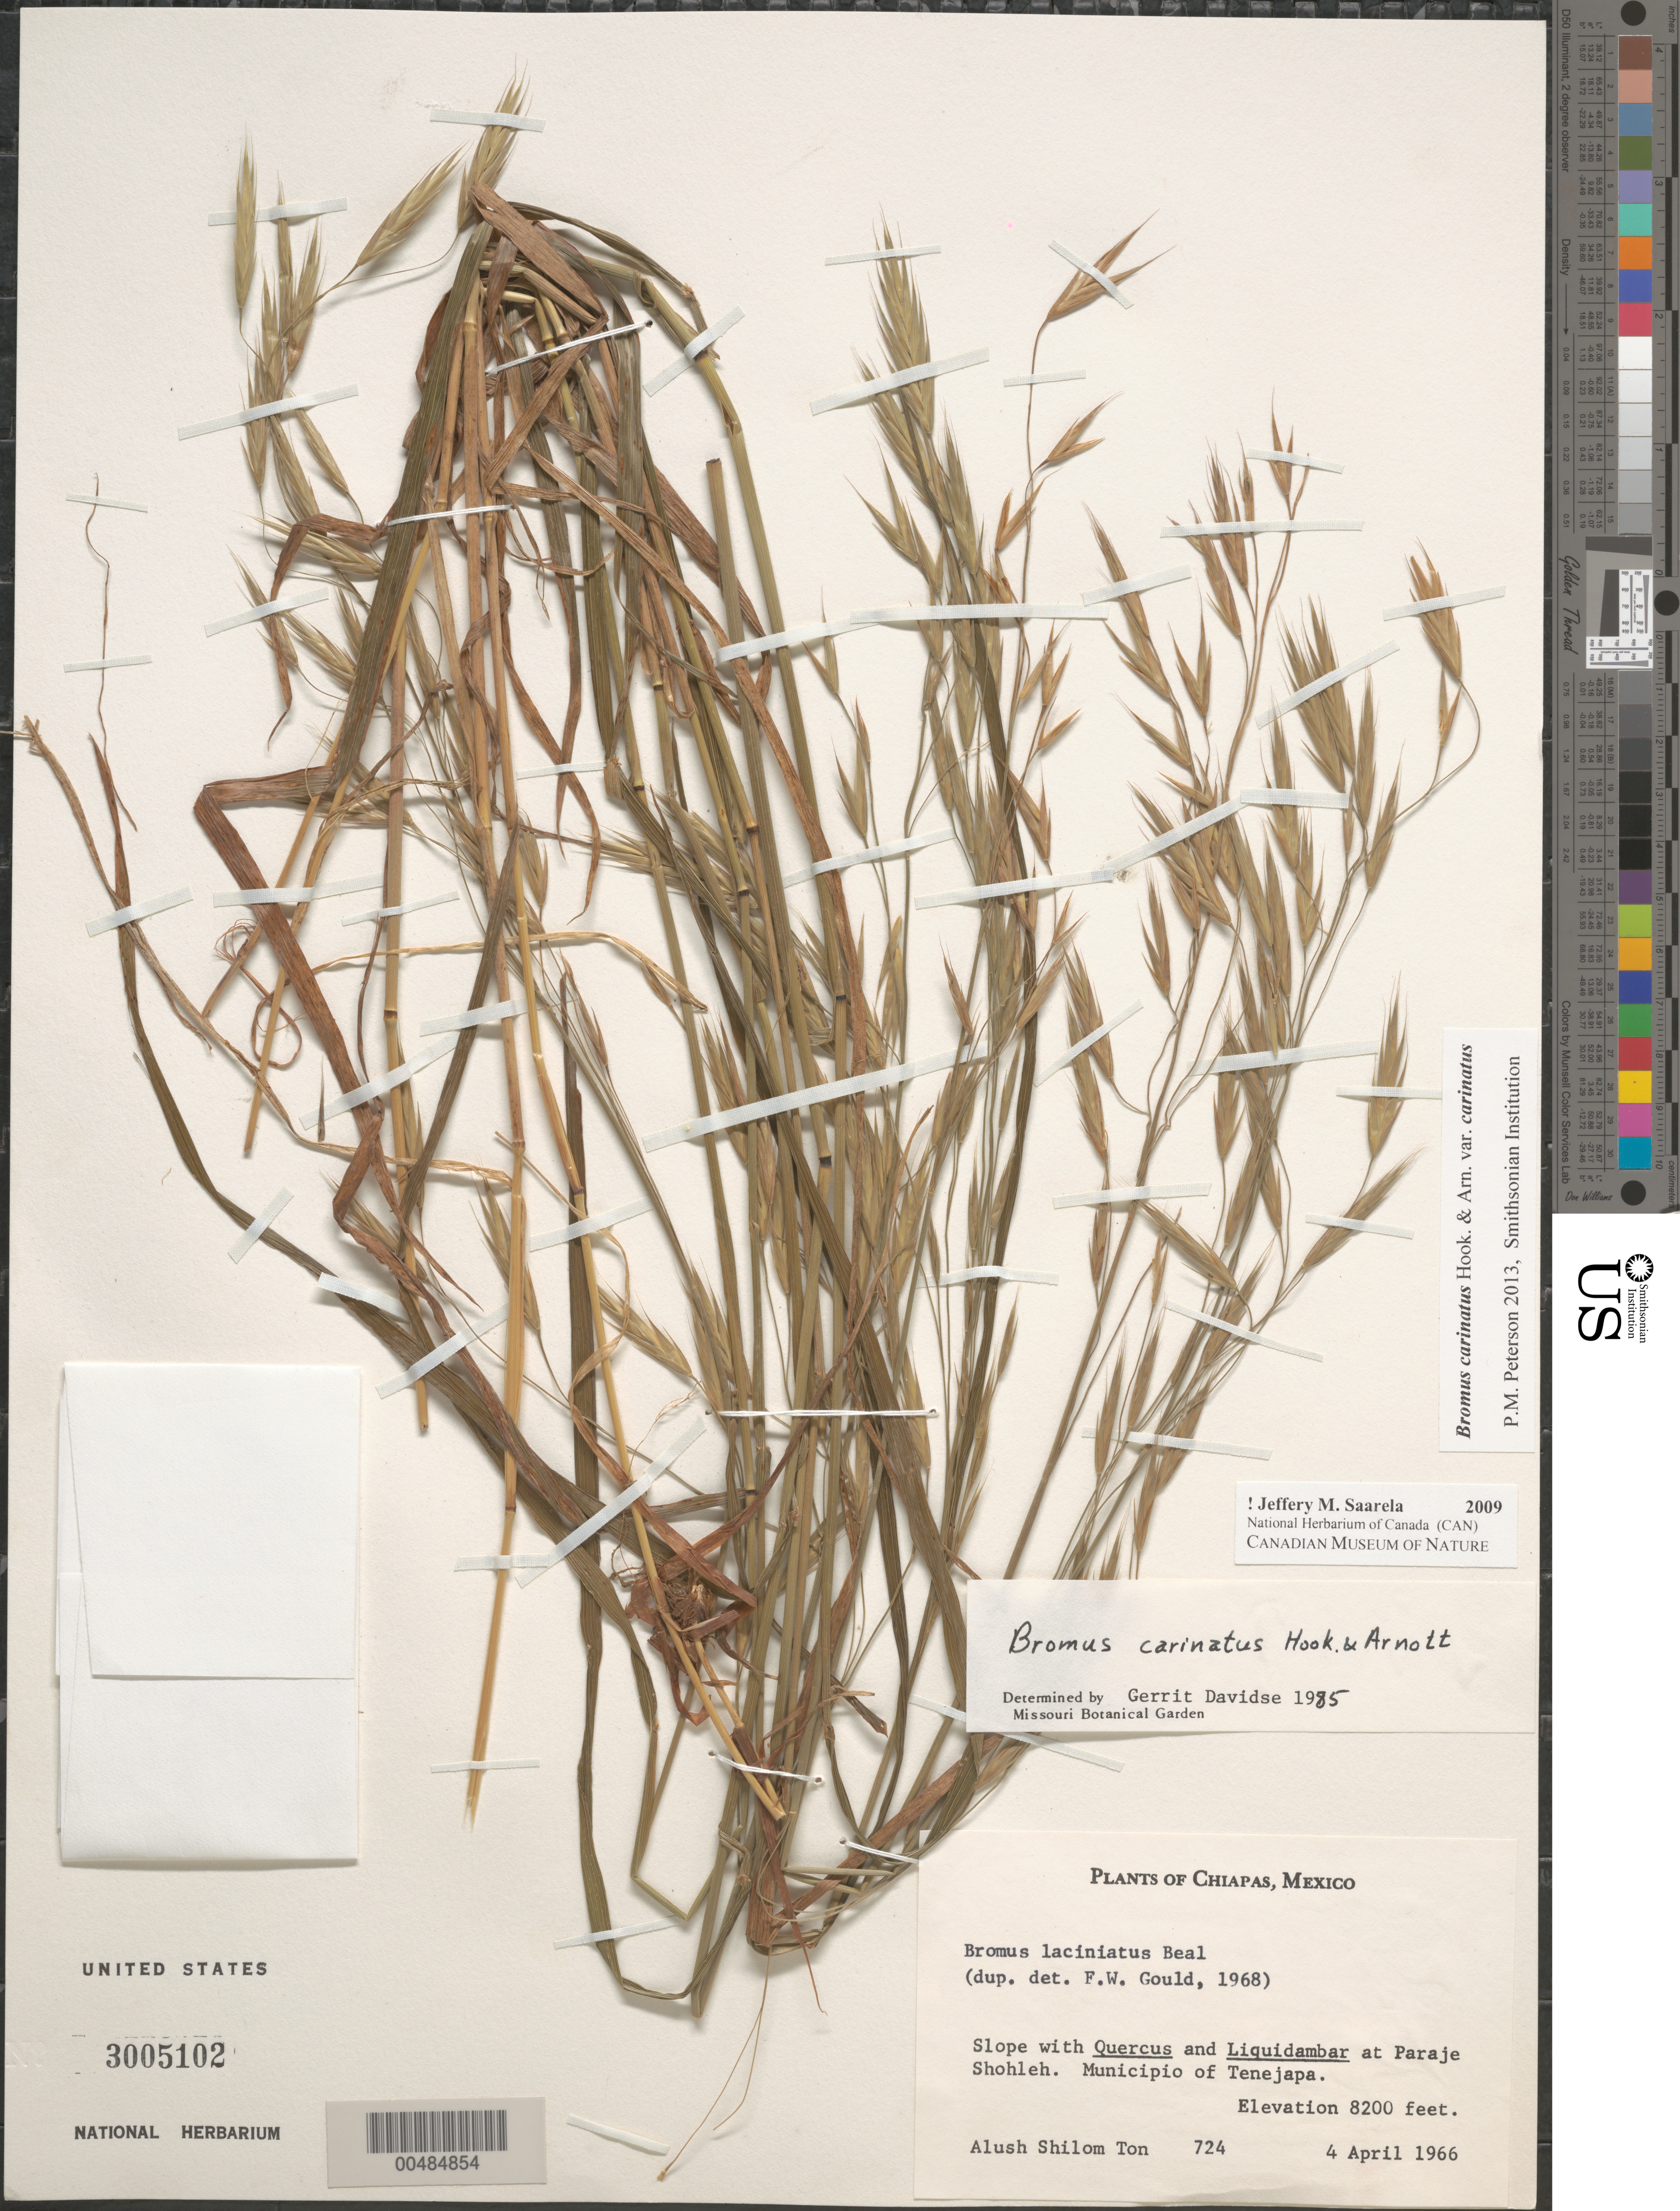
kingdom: Plantae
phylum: Tracheophyta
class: Liliopsida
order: Poales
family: Poaceae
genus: Bromus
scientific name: Bromus carinatus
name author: Hook. & Arn.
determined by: Davidse, Gerrit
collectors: A. S. Ton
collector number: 724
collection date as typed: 4 Apr 1966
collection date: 1966-04-04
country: Mexico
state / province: Chiapas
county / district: Tenejapa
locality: At Paraje Shohleh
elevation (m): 2499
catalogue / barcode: US 3005102